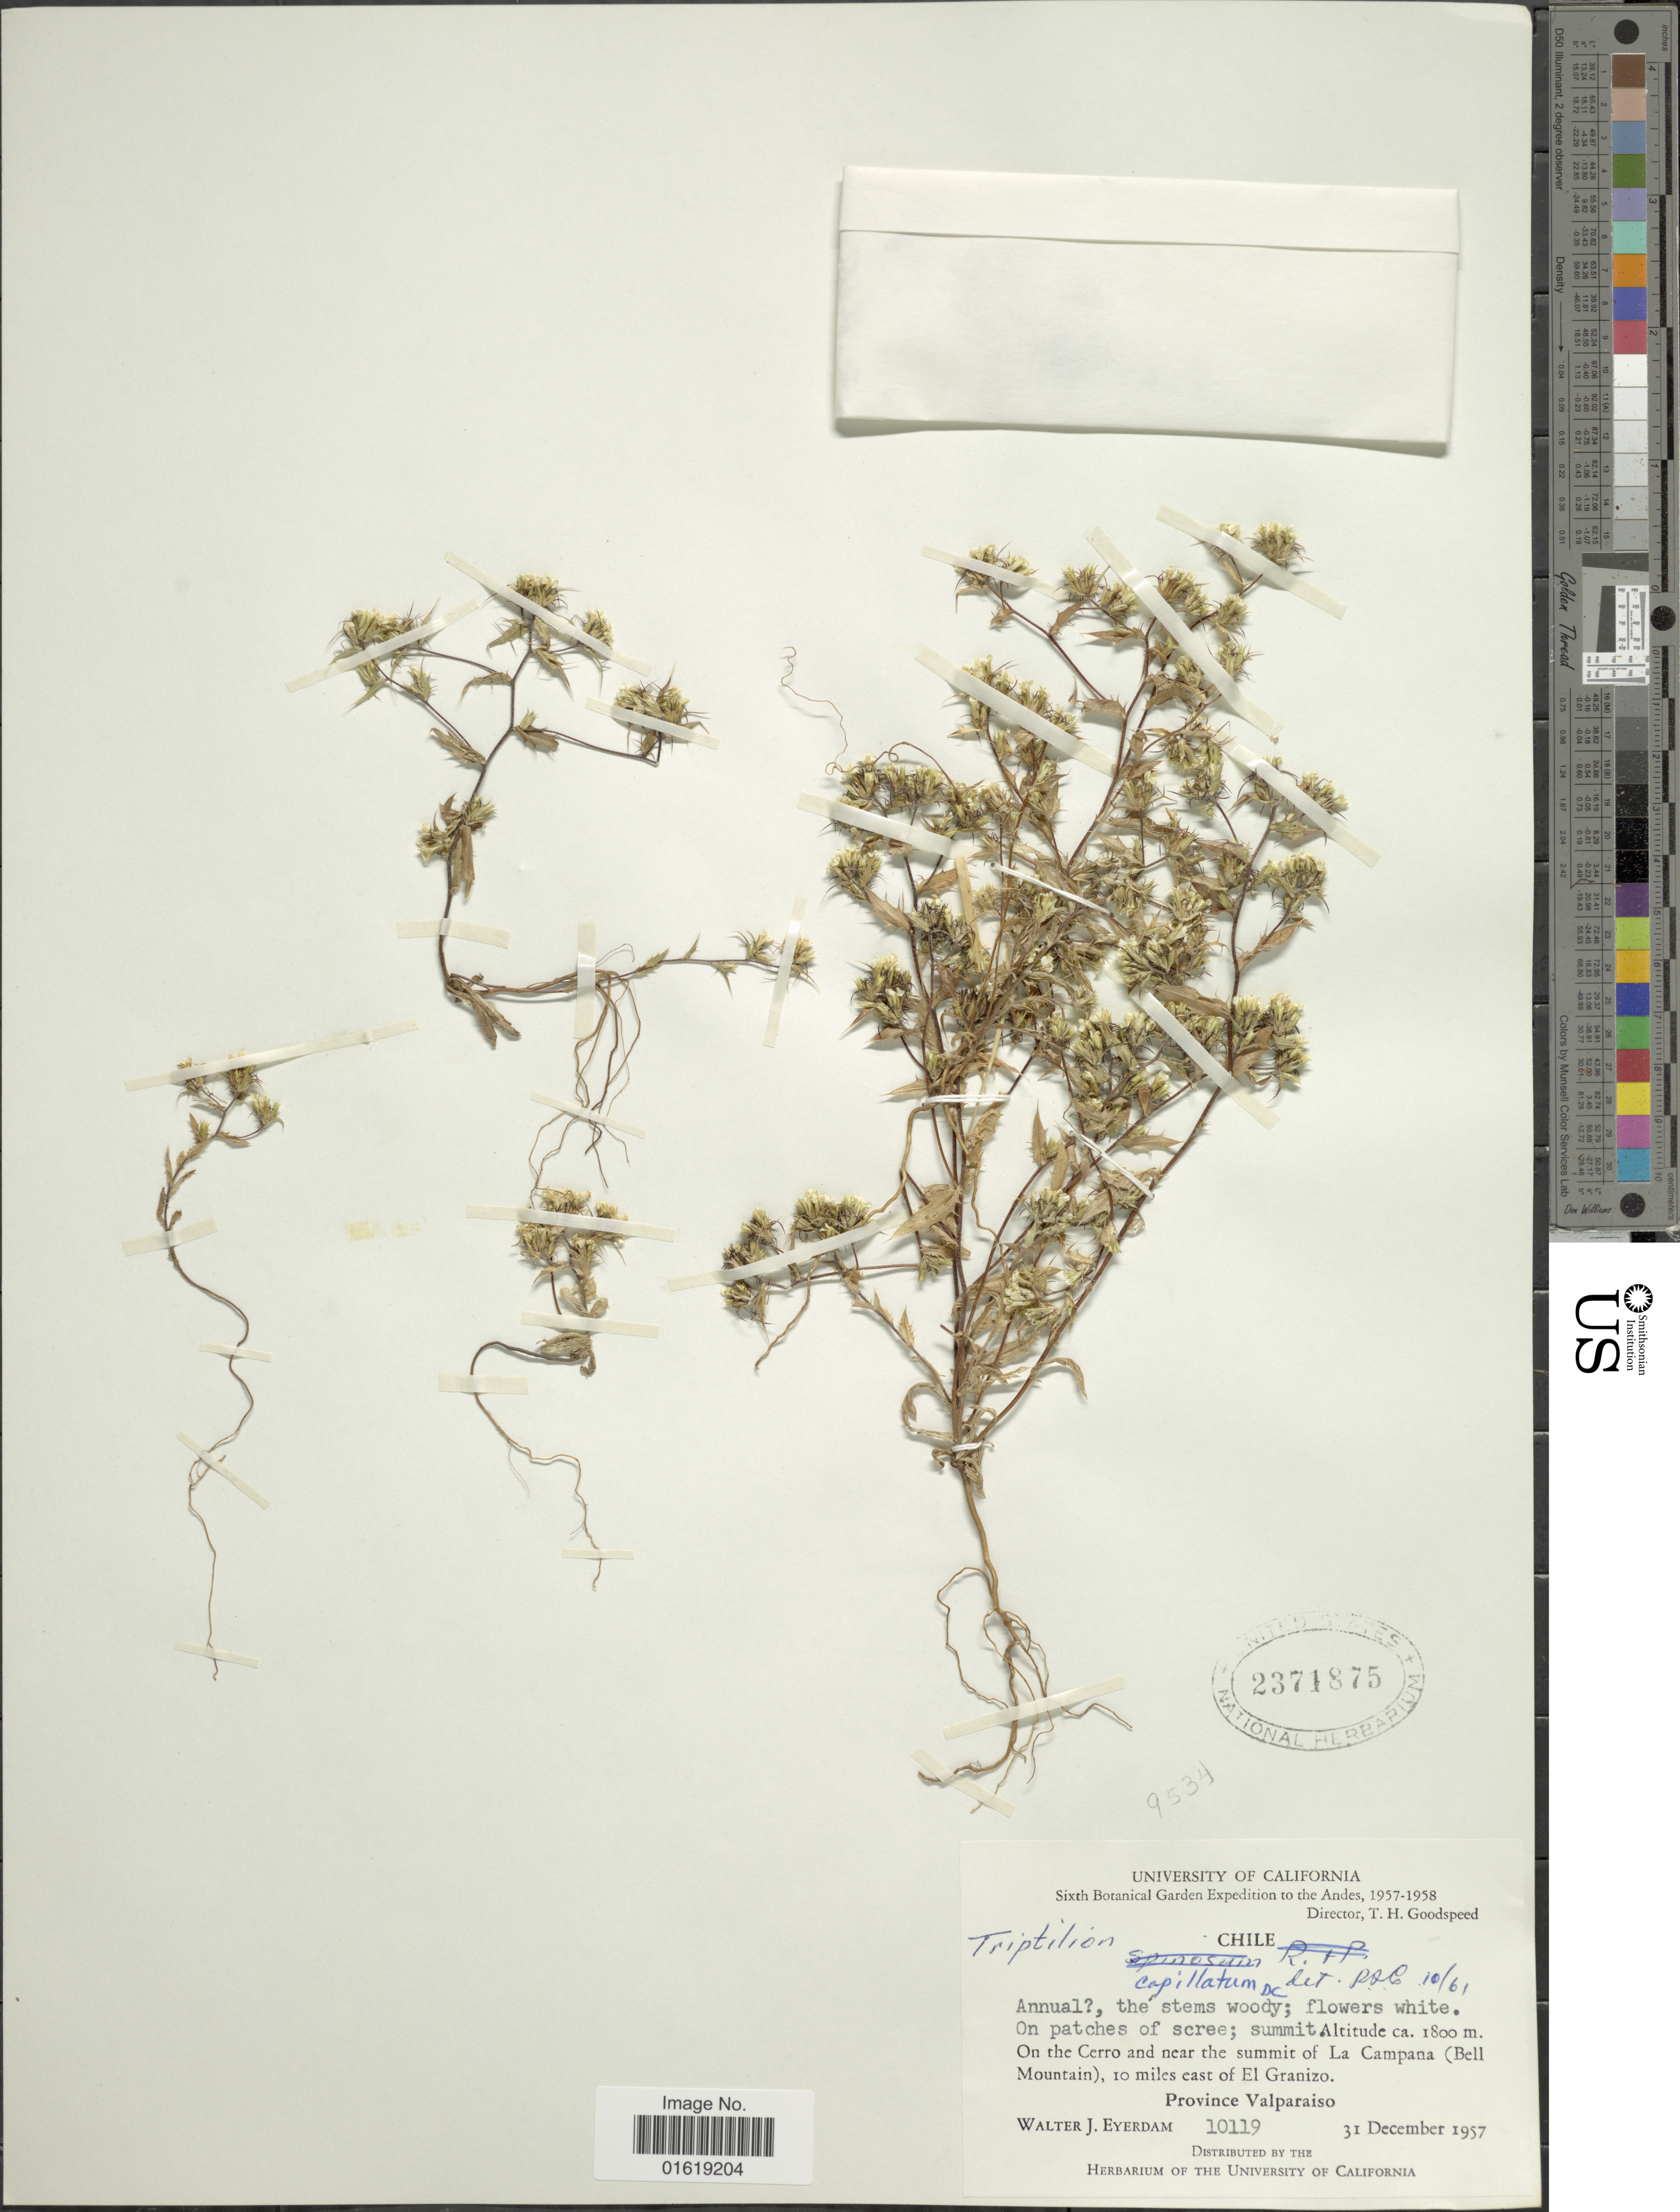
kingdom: Plantae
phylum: Tracheophyta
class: Magnoliopsida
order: Asterales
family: Asteraceae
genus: Triptilion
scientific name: Triptilion capillatum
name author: (D. Don) Hook. & Arn.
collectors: W. J. Eyerdam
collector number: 10119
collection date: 1957-12-31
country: Chile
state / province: Valparaíso (V)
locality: On the Cerro and near the summit of La Campana (Bell Mountain), 10 miles east of El Granizo. Province Valparaiso.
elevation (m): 1800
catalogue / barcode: US 2371875